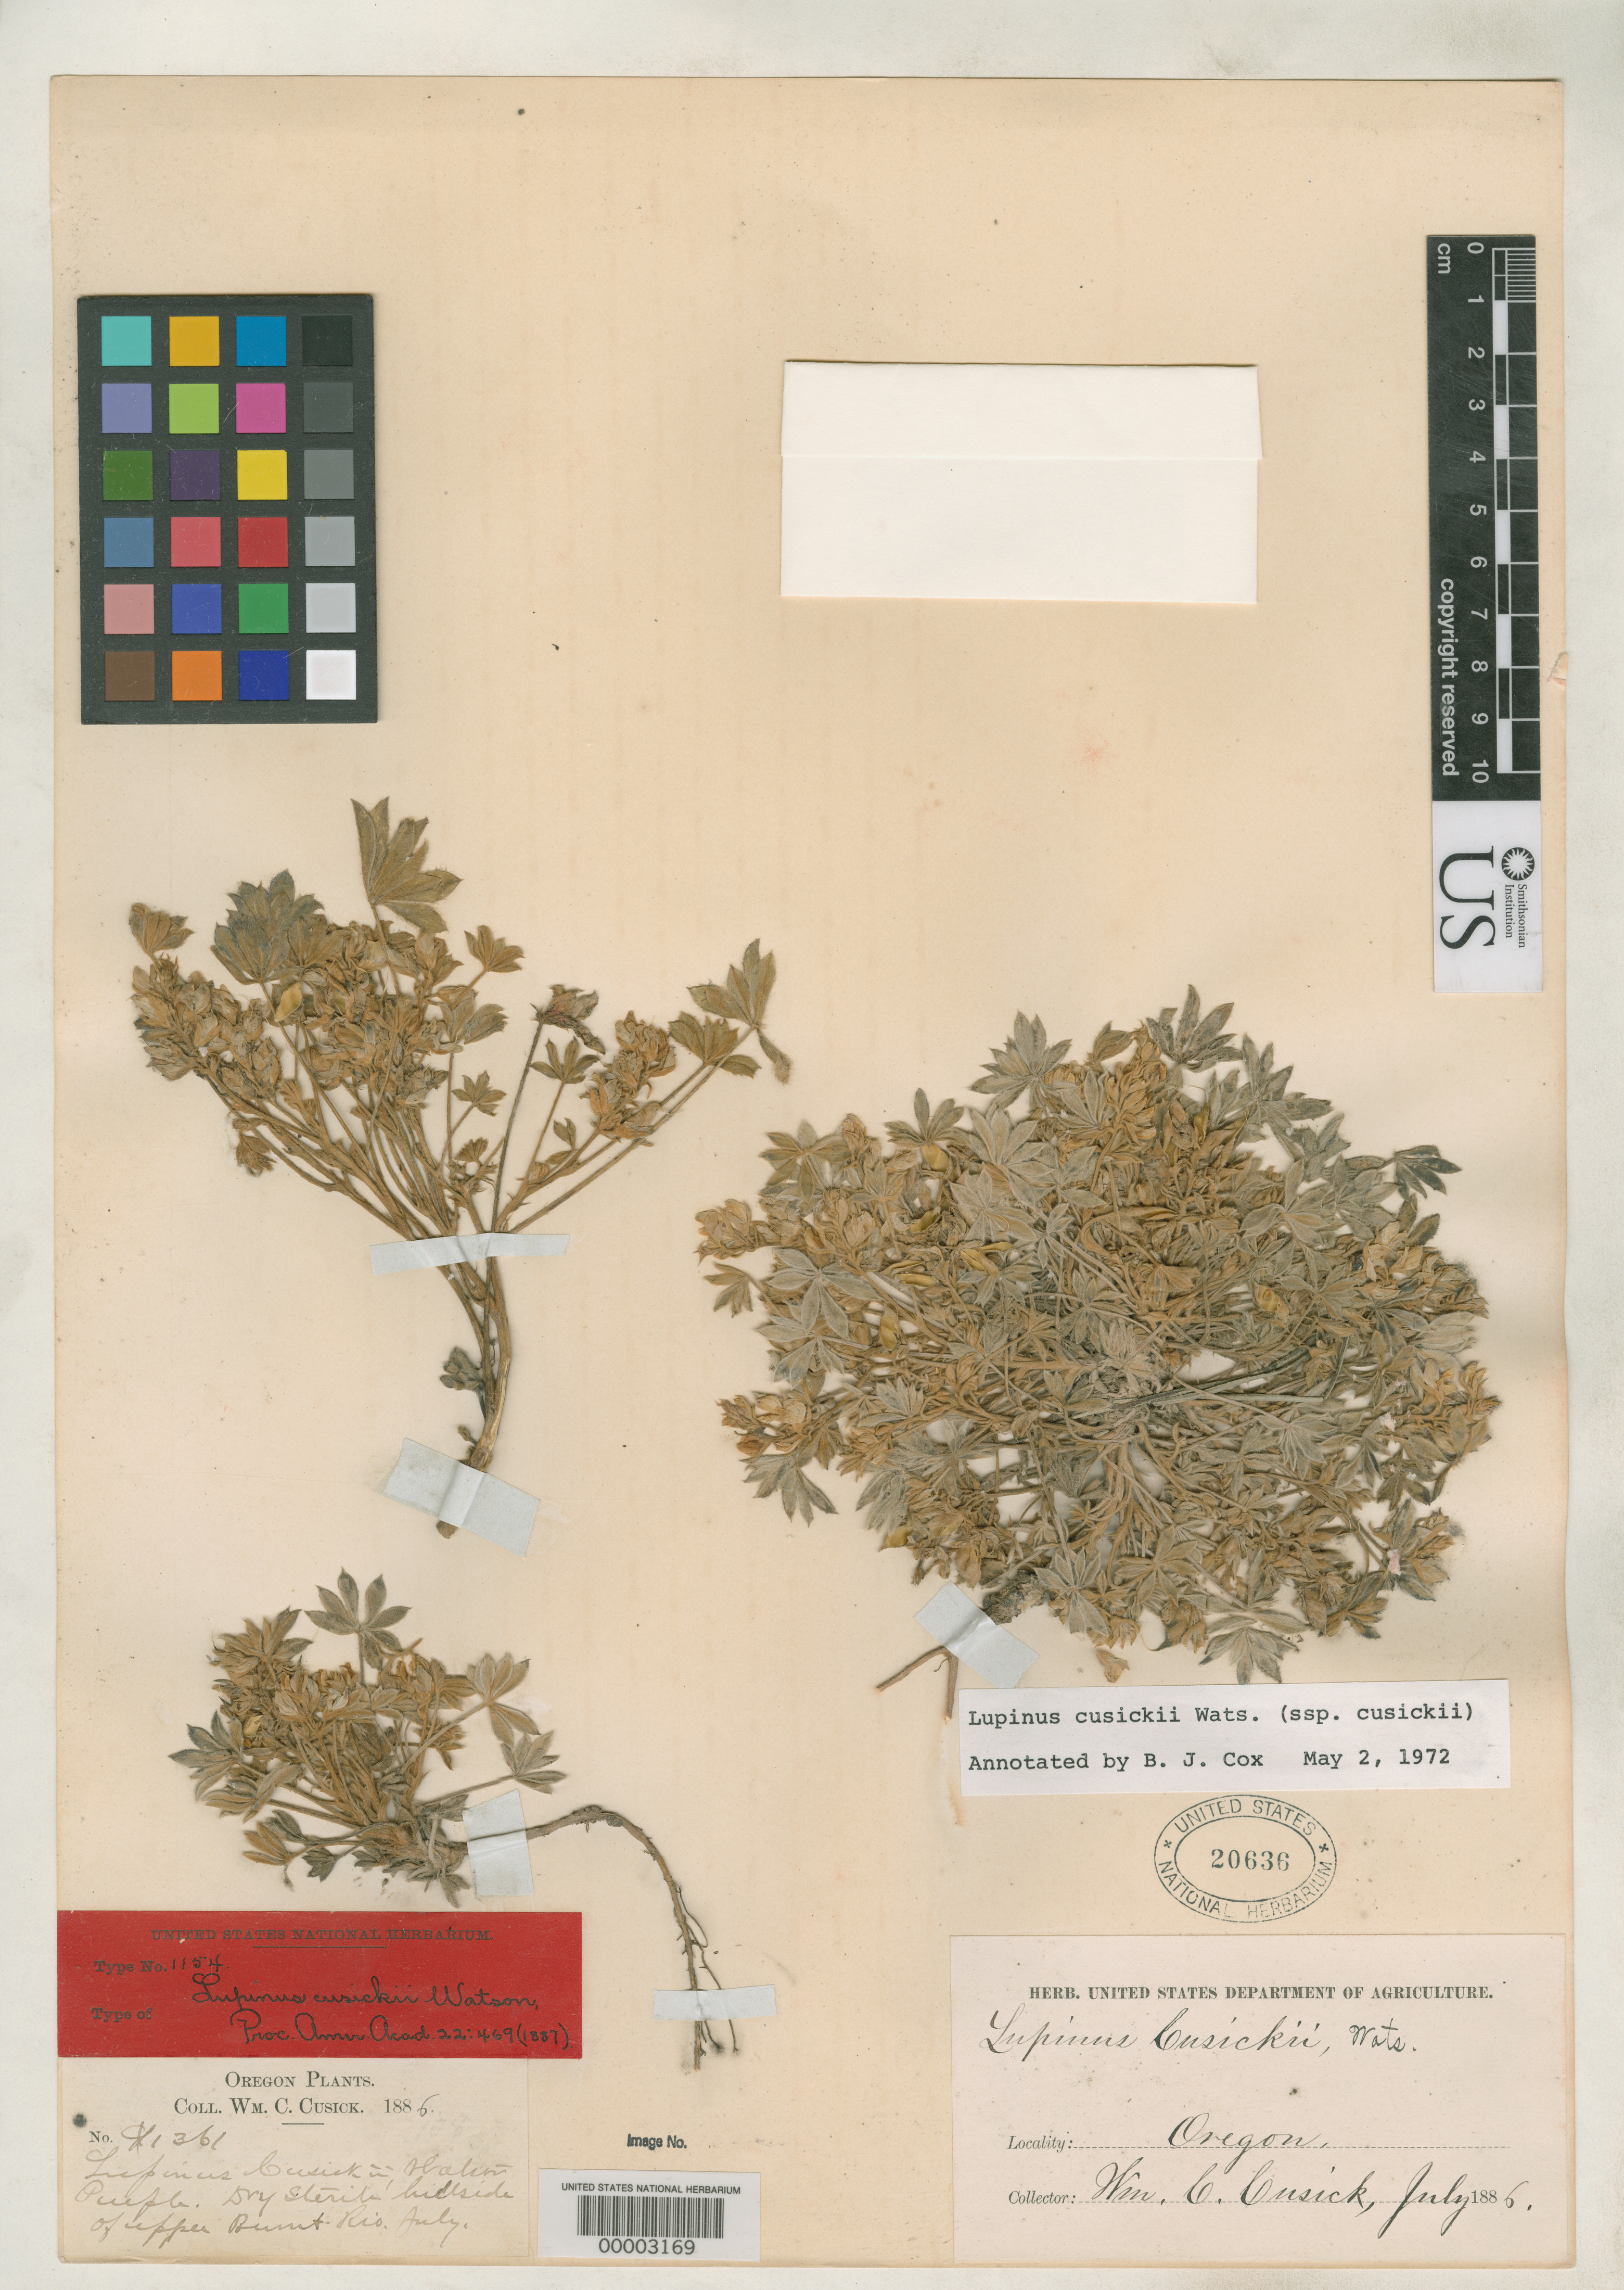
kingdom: Plantae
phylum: Tracheophyta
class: Magnoliopsida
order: Fabales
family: Fabaceae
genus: Lupinus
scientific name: Lupinus cusickii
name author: S. Watson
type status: Type Collection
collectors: W. C. Cusick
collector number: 1361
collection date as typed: Jul 1886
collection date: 1886-07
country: United States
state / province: Oregon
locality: Upper Burnt River.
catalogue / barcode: US 20636